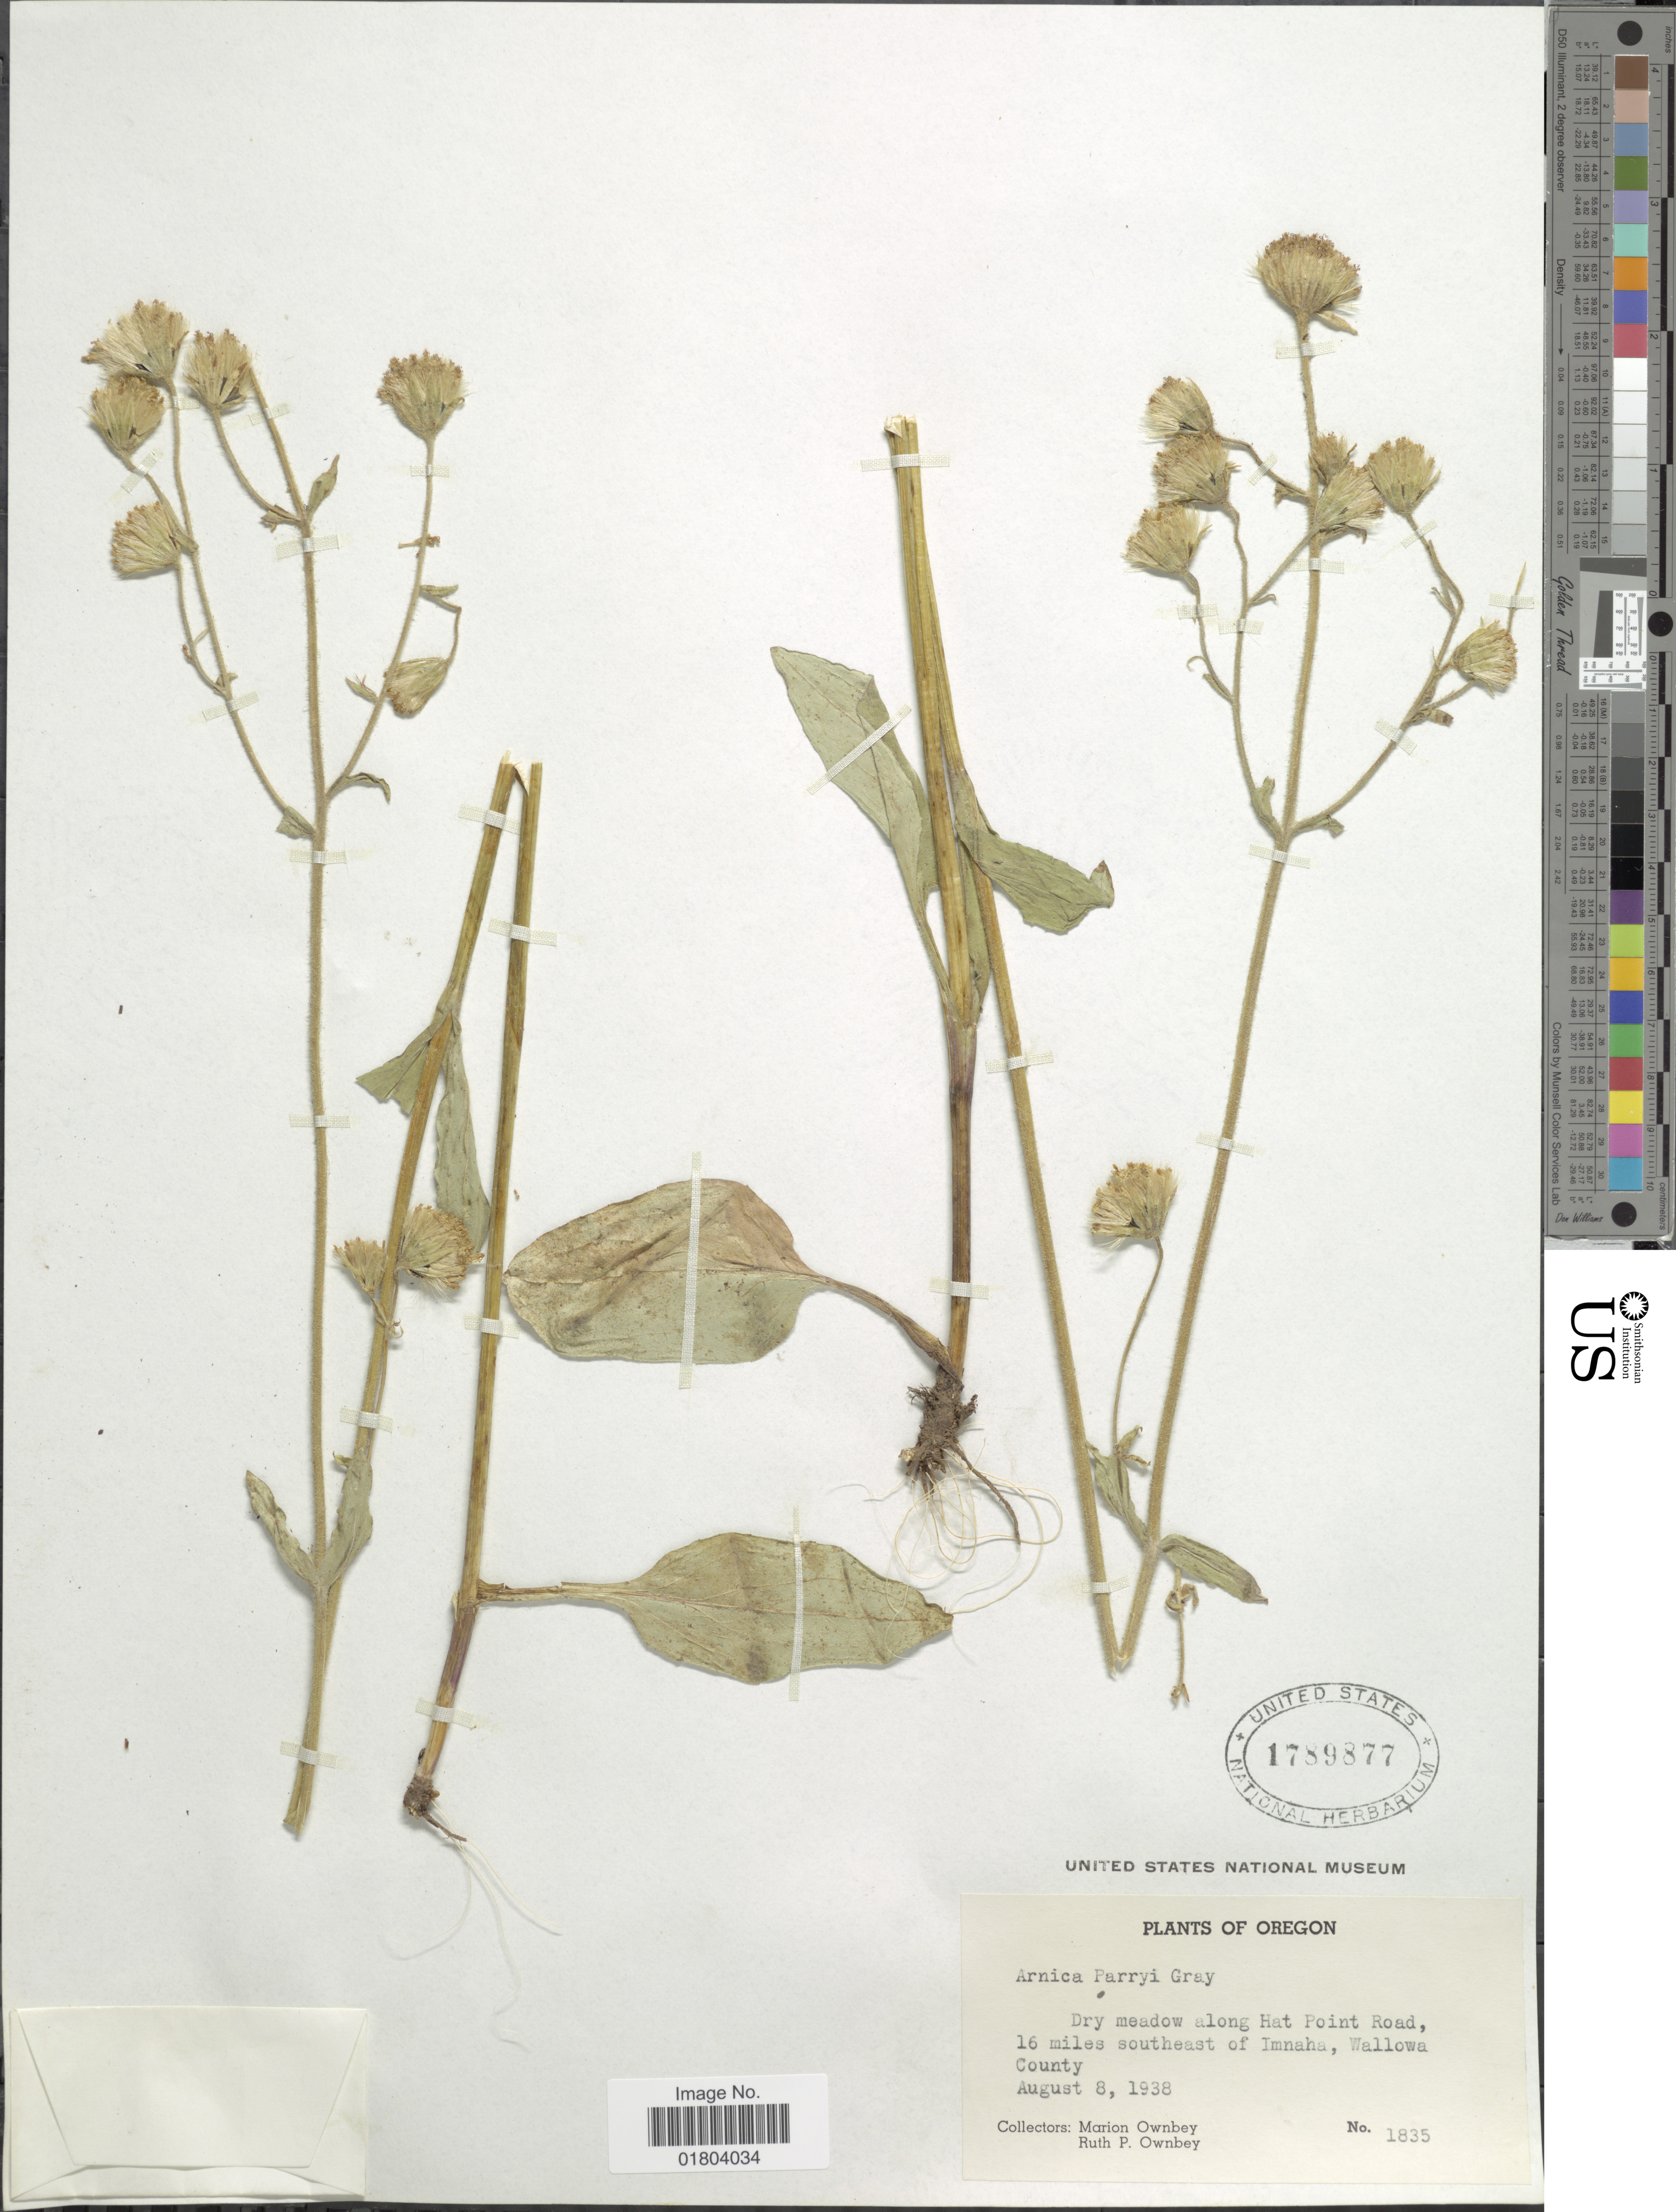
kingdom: Plantae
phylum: Tracheophyta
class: Magnoliopsida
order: Asterales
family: Asteraceae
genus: Arnica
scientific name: Arnica parryi subsp. genuina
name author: Maguire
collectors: F. M. Ownbey & R. Ownbey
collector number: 1835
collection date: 1938-08-08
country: United States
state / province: Oregon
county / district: Wallowa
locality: Dry meadow along Hat Point Road, 16 miles southeast of Imnaha, Wallowa County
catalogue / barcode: US 1789877